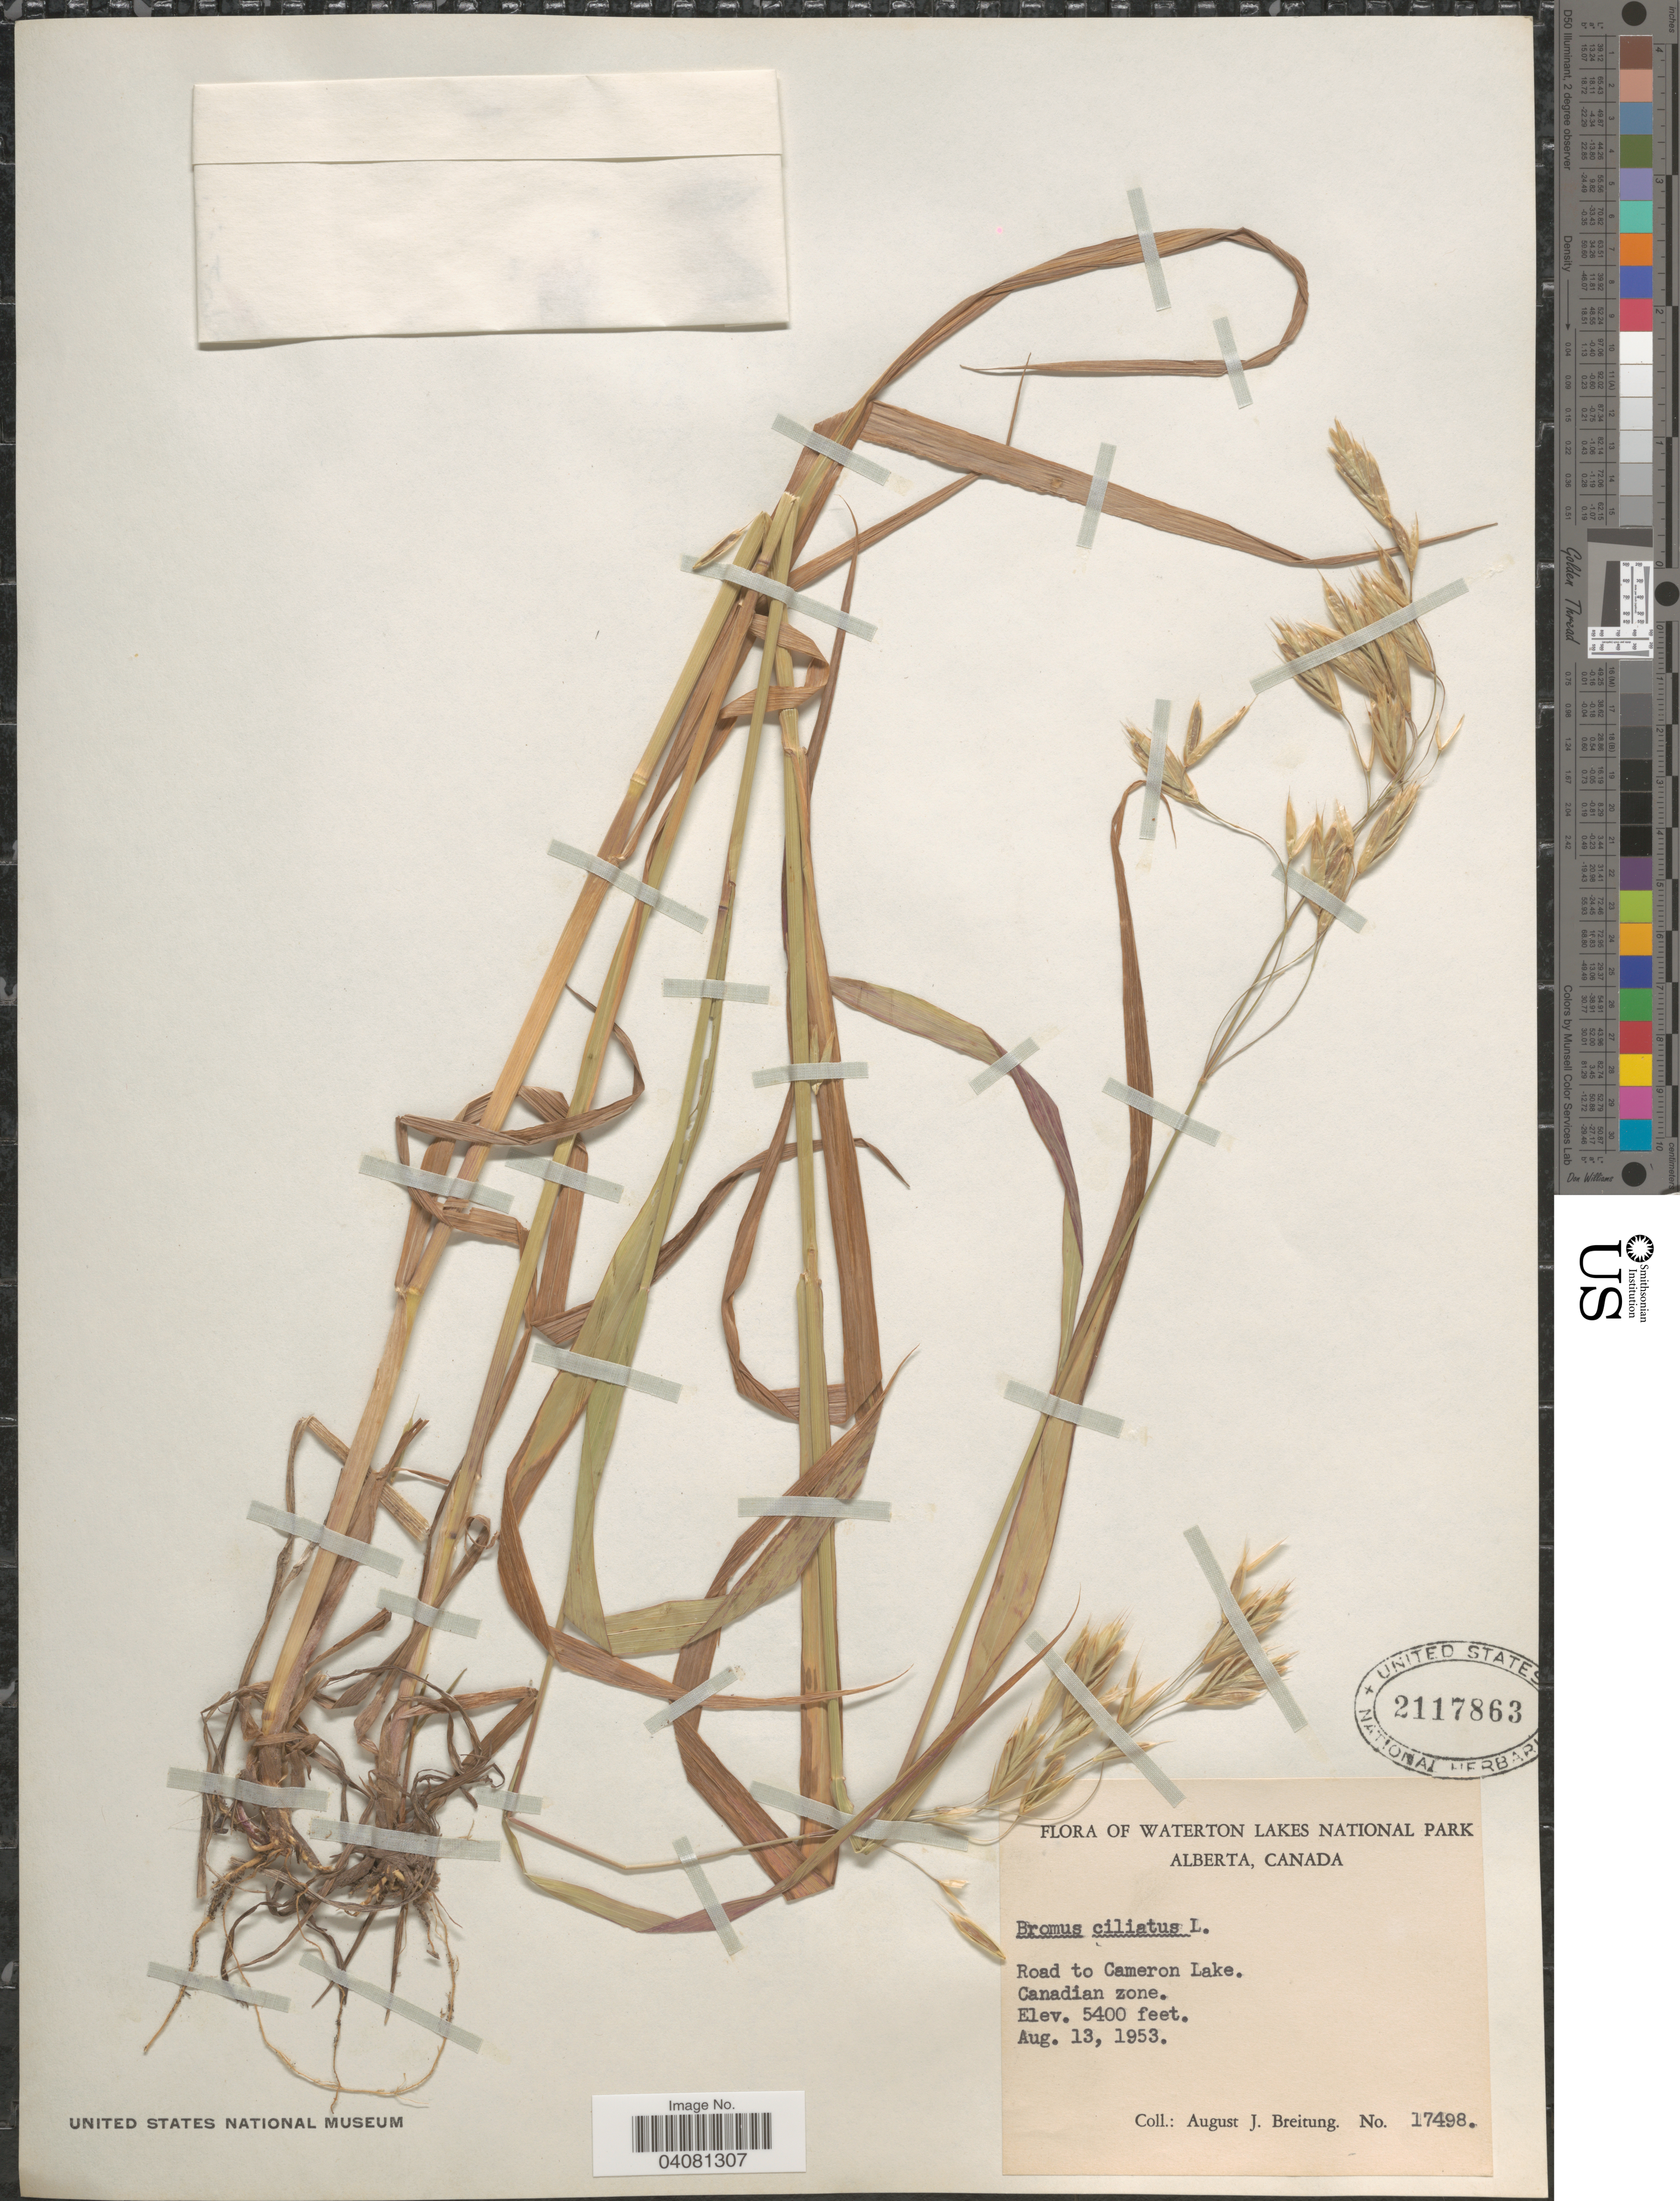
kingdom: Plantae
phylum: Tracheophyta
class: Liliopsida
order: Poales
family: Poaceae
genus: Bromus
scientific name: Bromus ciliatus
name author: L.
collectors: A. Breitung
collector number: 17498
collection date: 1953-08-13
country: Canada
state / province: Alberta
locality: Waterton Lakes National Park. Road to Cameron Lake. Canadian zone.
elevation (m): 1646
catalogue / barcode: US 2117863